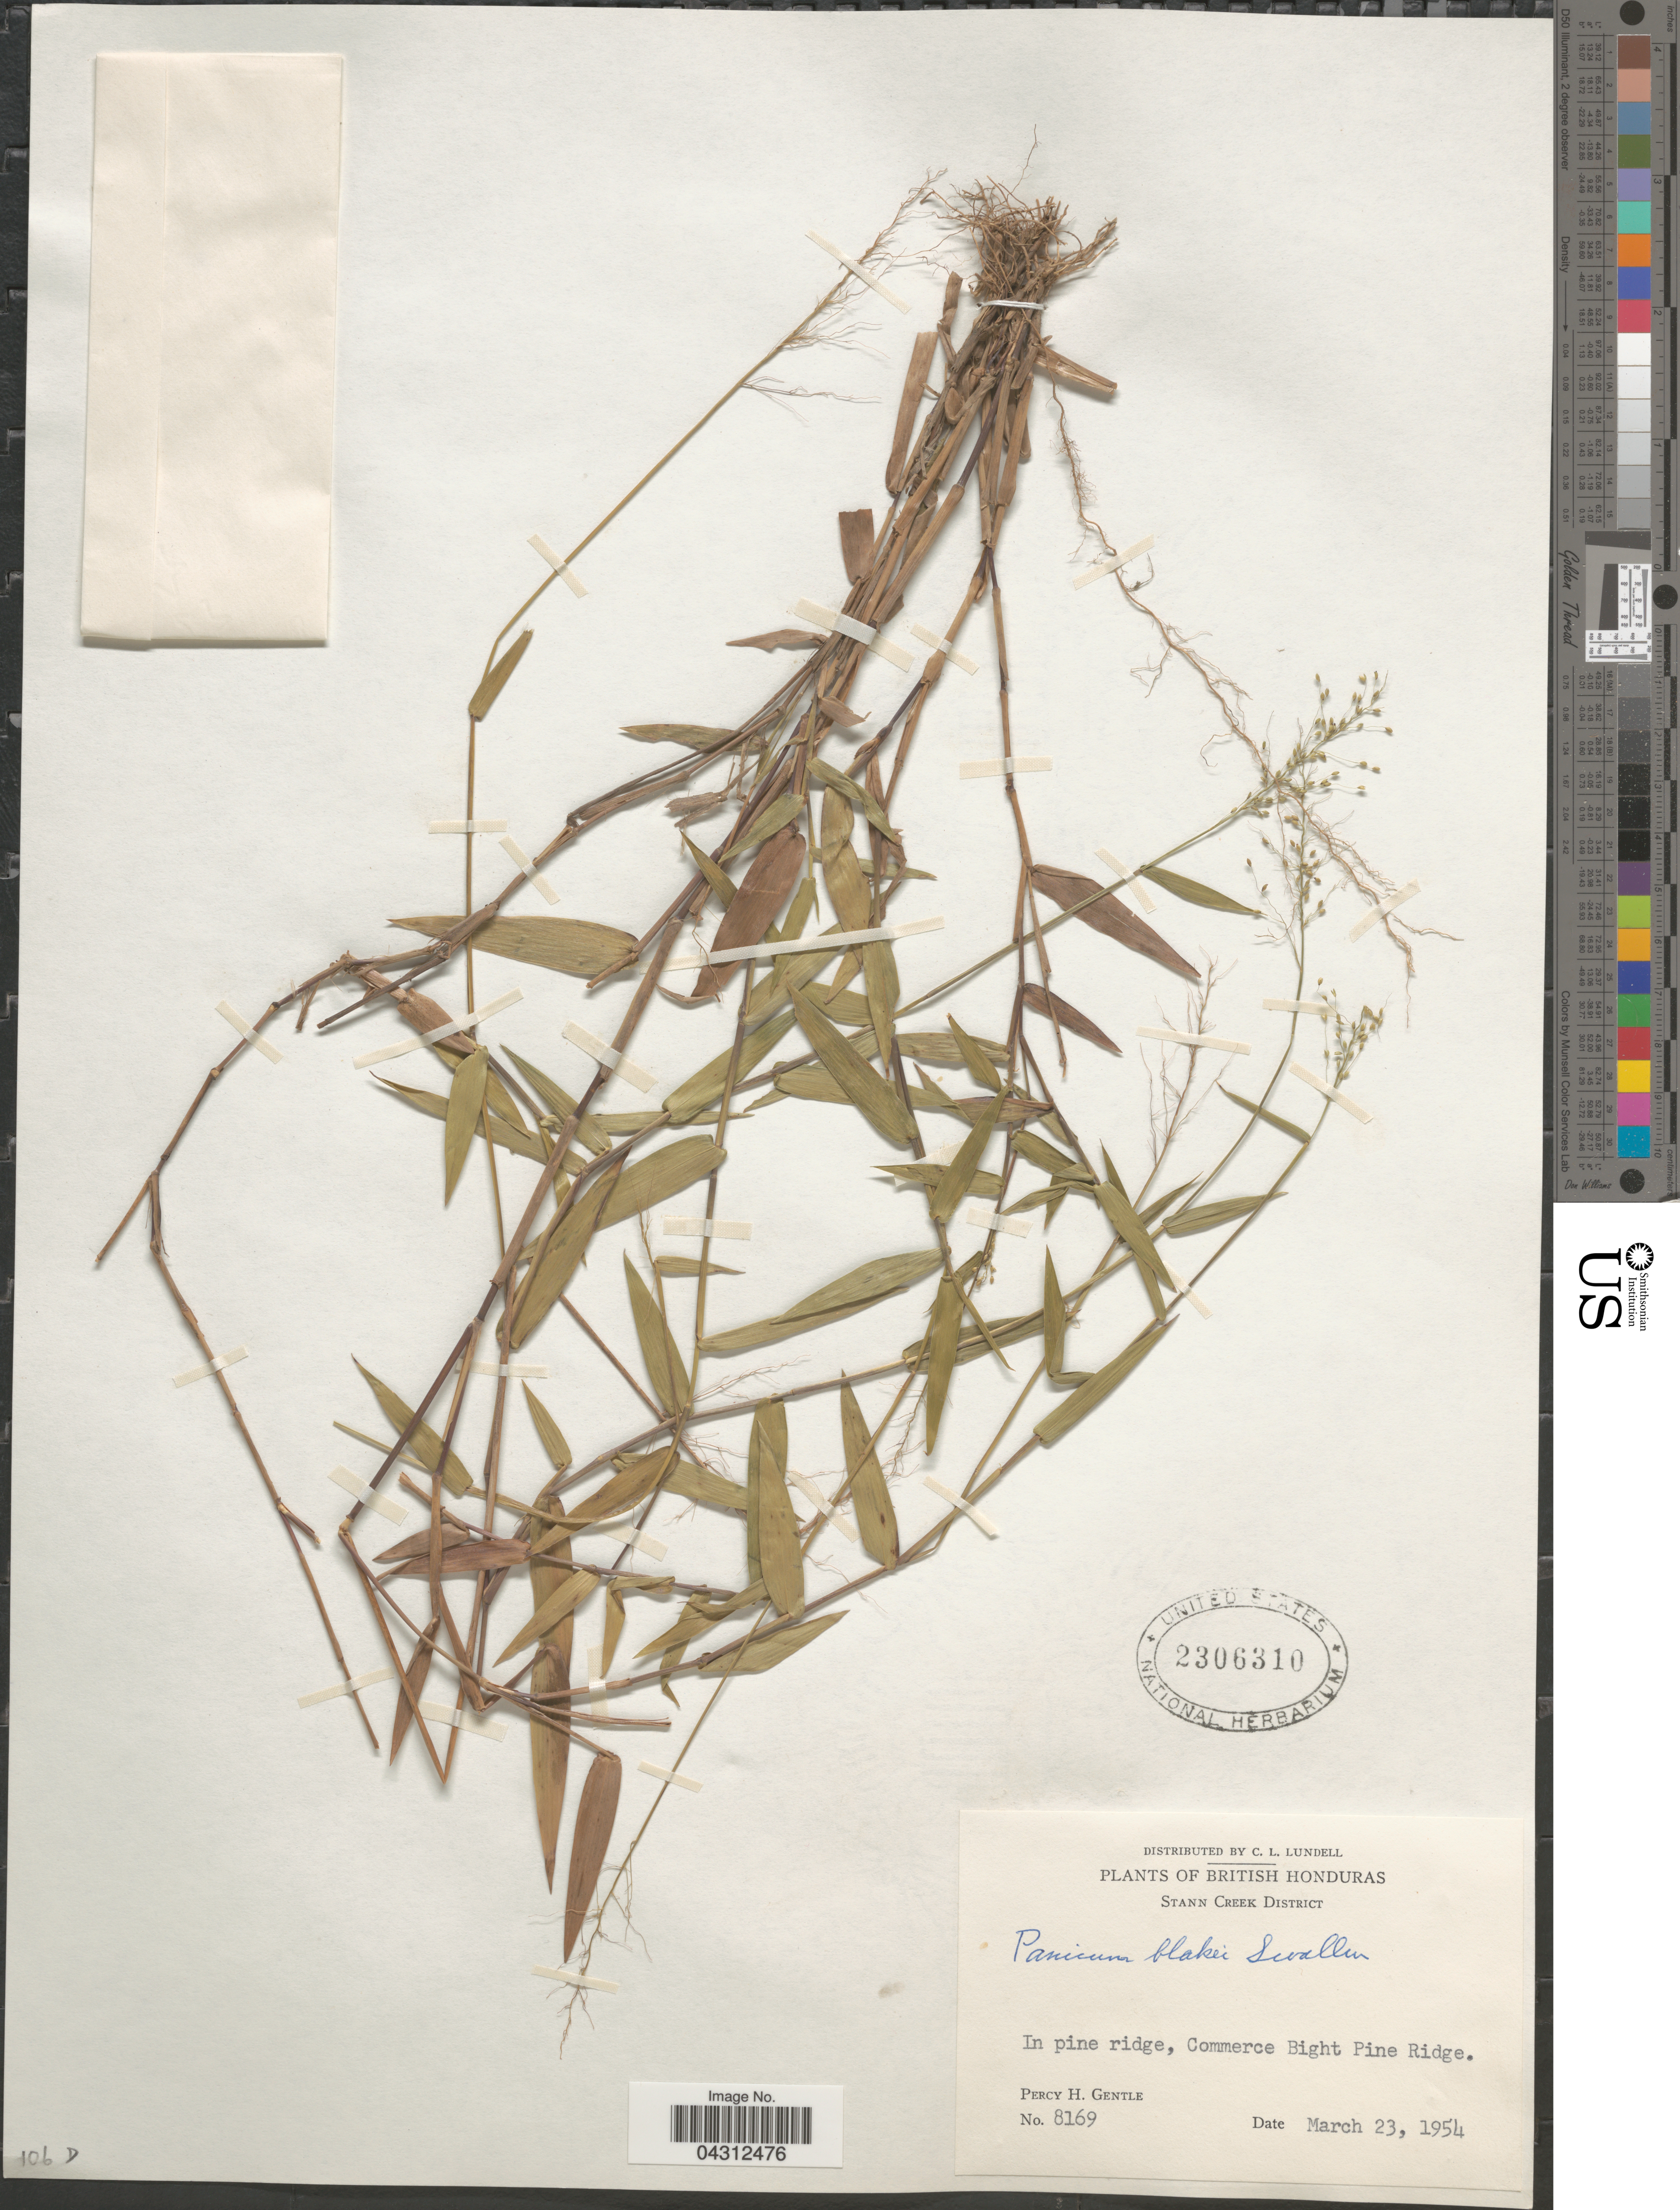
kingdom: Plantae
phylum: Tracheophyta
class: Liliopsida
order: Poales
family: Poaceae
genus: Dichanthelium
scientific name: Dichanthelium viscidellum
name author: (Scribn.) Gould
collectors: P. H. Gentle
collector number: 8169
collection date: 1954-03-23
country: Belize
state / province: Stann Creek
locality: British Honduras. Stann Creek District. In pine ridge, Commerce Bight Pine Ridge.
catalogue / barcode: US 2306310